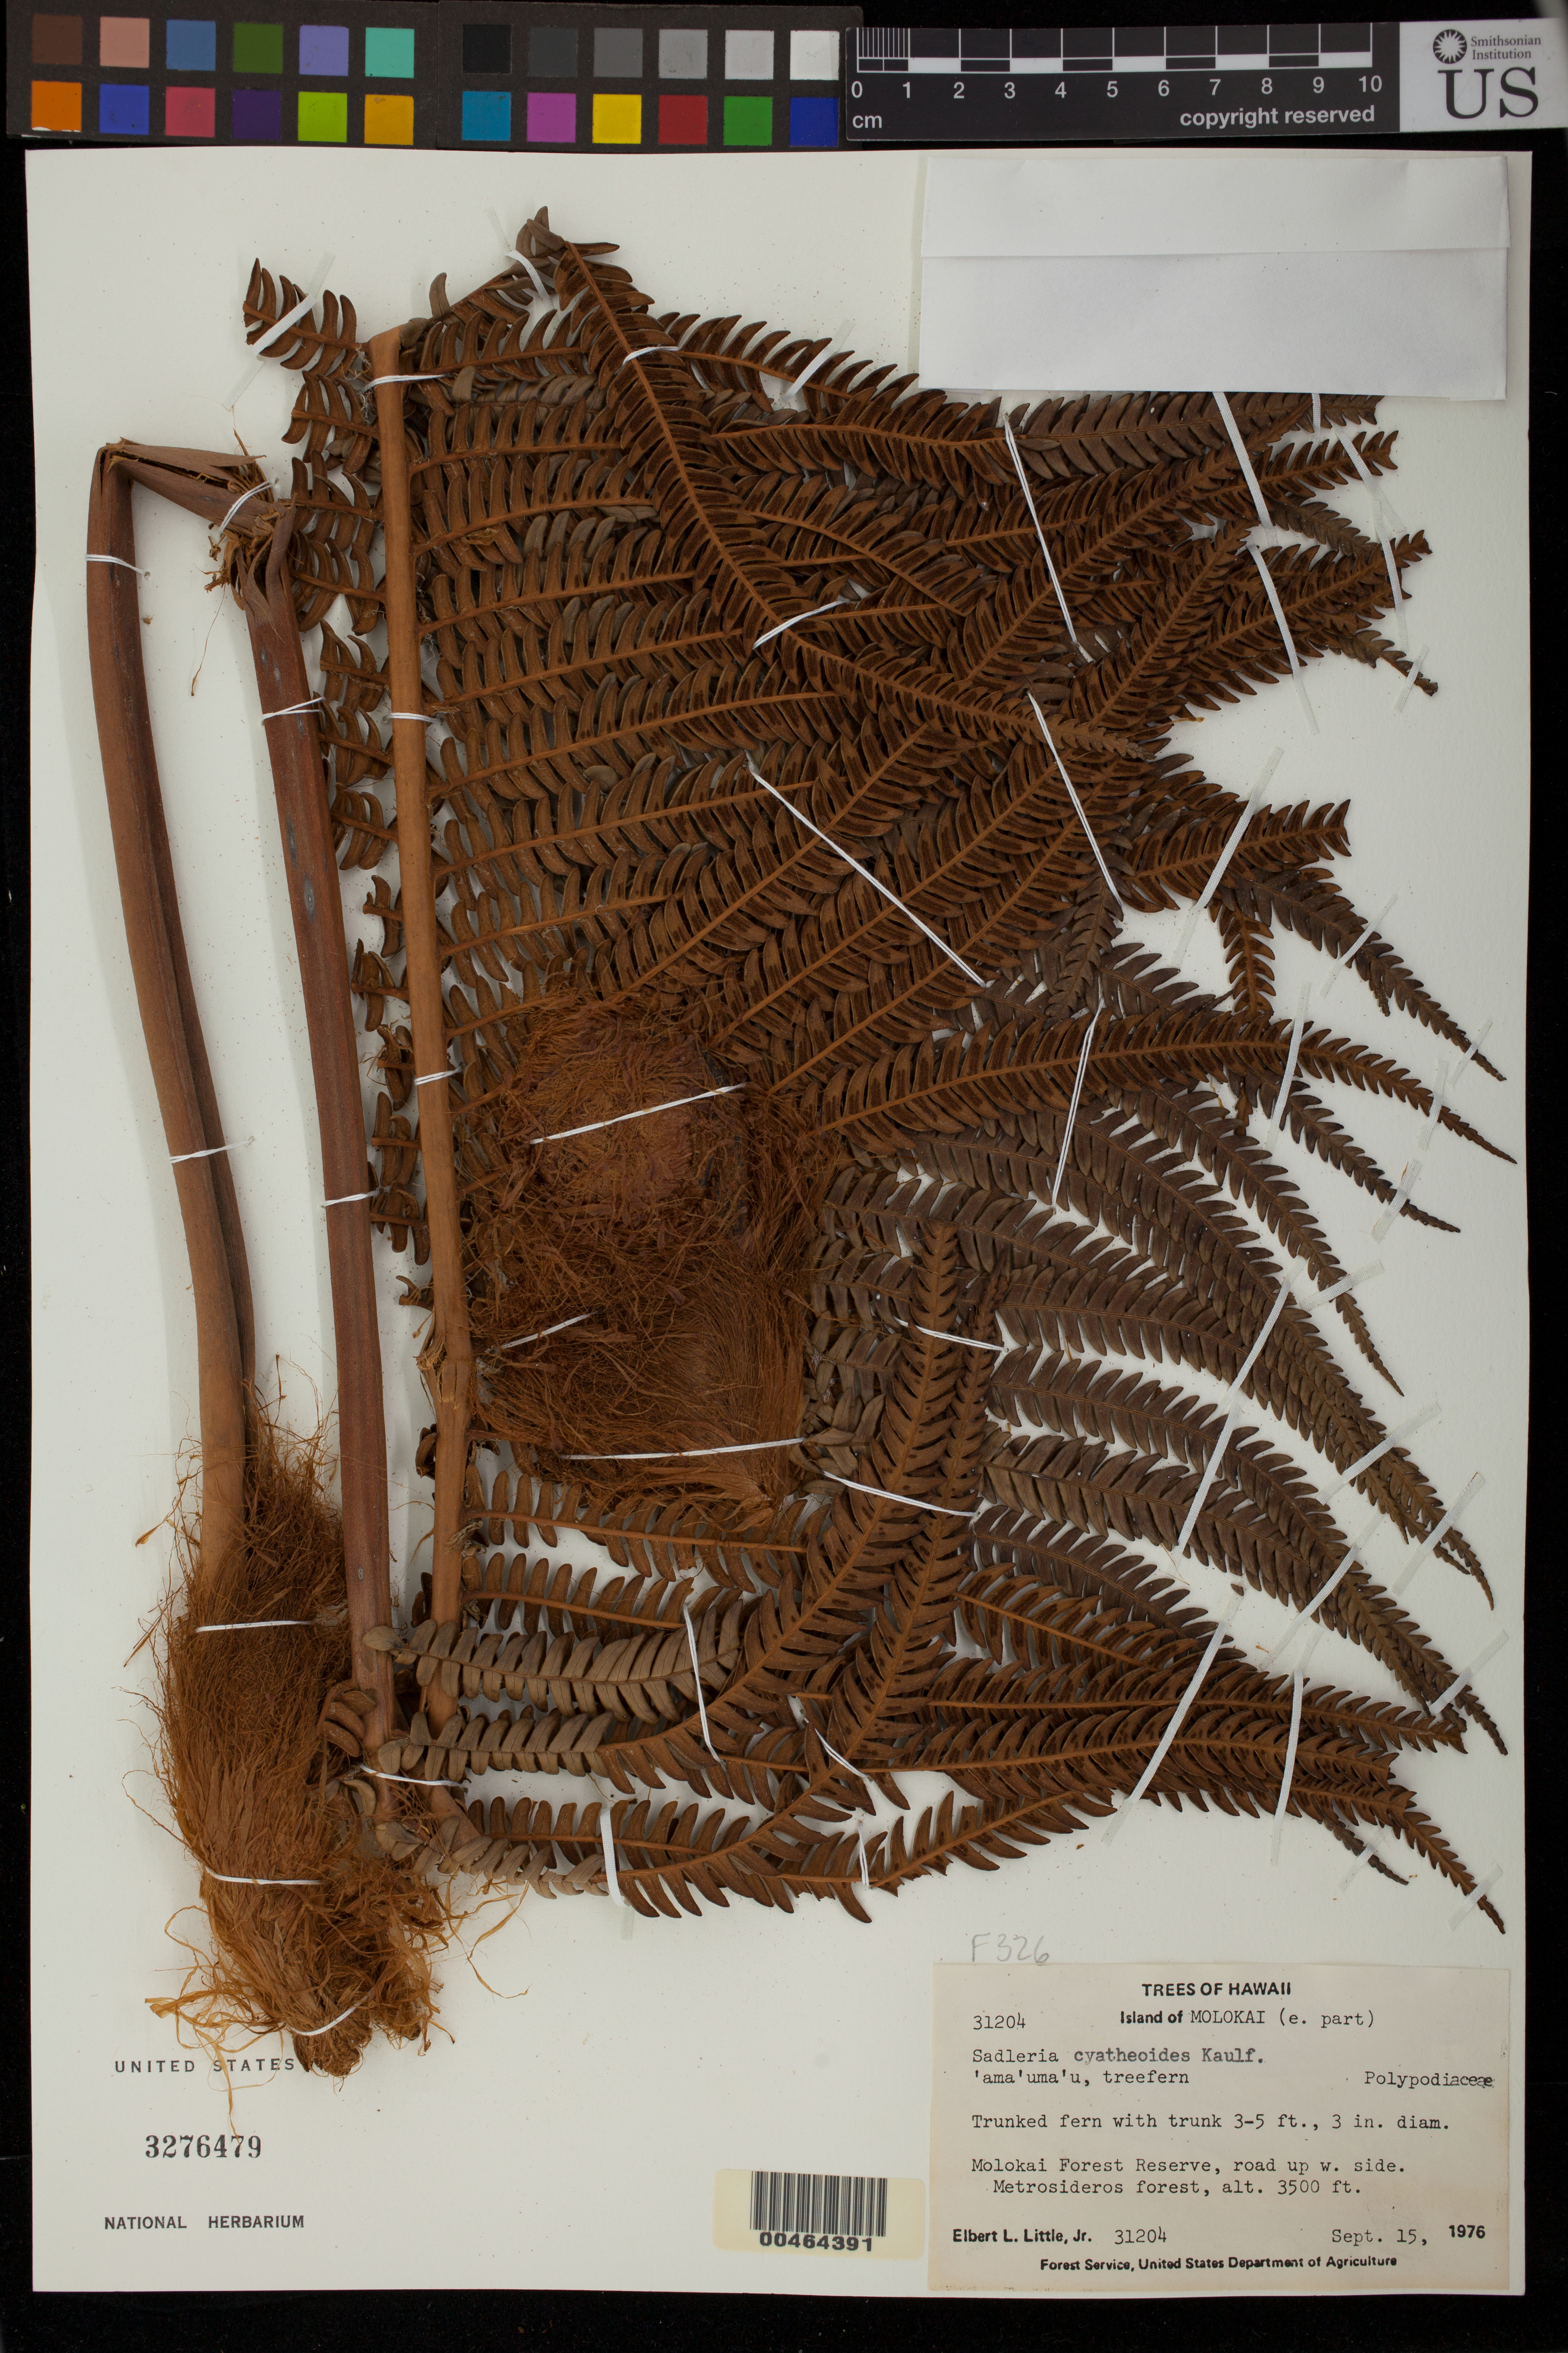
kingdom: Plantae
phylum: Tracheophyta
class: Polypodiopsida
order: Polypodiales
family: Blechnaceae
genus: Sadleria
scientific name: Sadleria cyatheoides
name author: Kaulf.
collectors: E. L. Little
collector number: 31204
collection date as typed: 15 Sep 1976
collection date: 1976-09-15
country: United States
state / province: Hawaii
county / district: Maui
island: Moloka'i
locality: E part of Molokai, Molokai Forest Reserve, road up W side.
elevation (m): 1067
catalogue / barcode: US 3276479